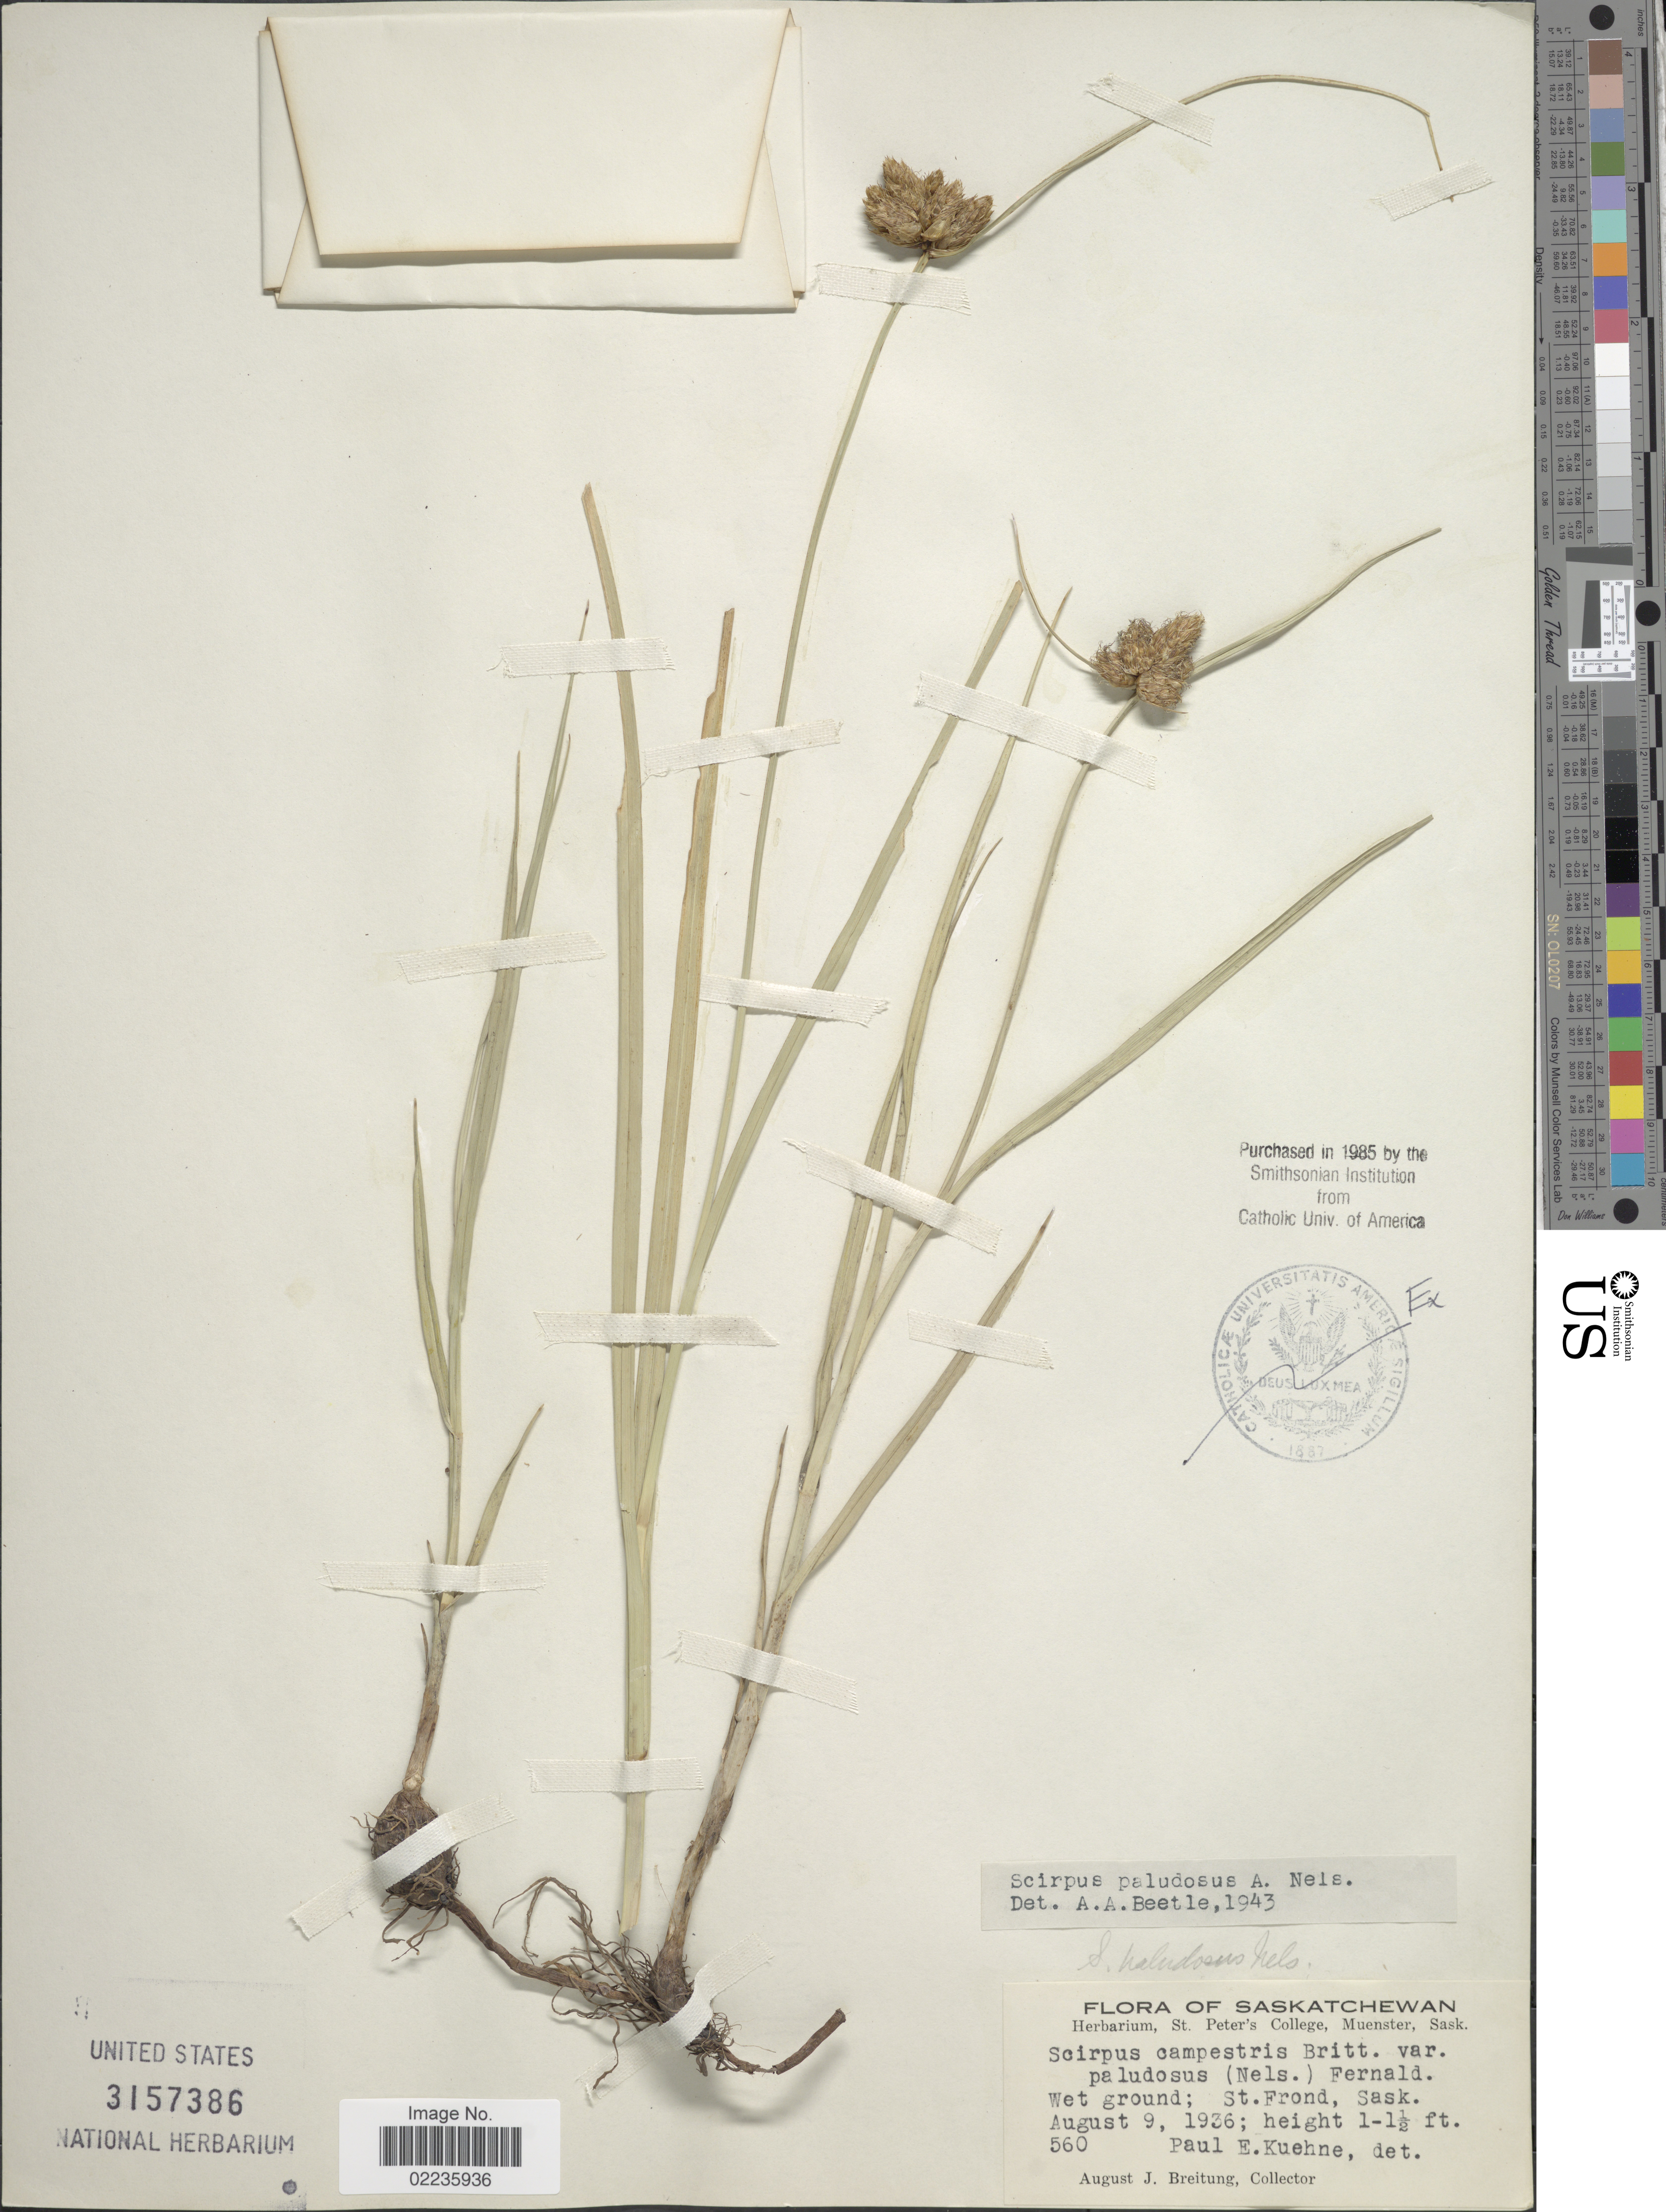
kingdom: Plantae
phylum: Tracheophyta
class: Liliopsida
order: Poales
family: Cyperaceae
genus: Bolboschoenus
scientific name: Bolboschoenus maritimus subsp. paludosus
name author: (A. Nelson) T. Koyama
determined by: Strong, M. T., (US), Smithsonian Institution - National Museum of Natural History (UNITED STATES)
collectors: A. Breitung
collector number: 560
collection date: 1936-08-09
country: Canada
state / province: Saskatchewan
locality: Wet ground; St. Frond, Sask.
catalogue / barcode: US 3157386